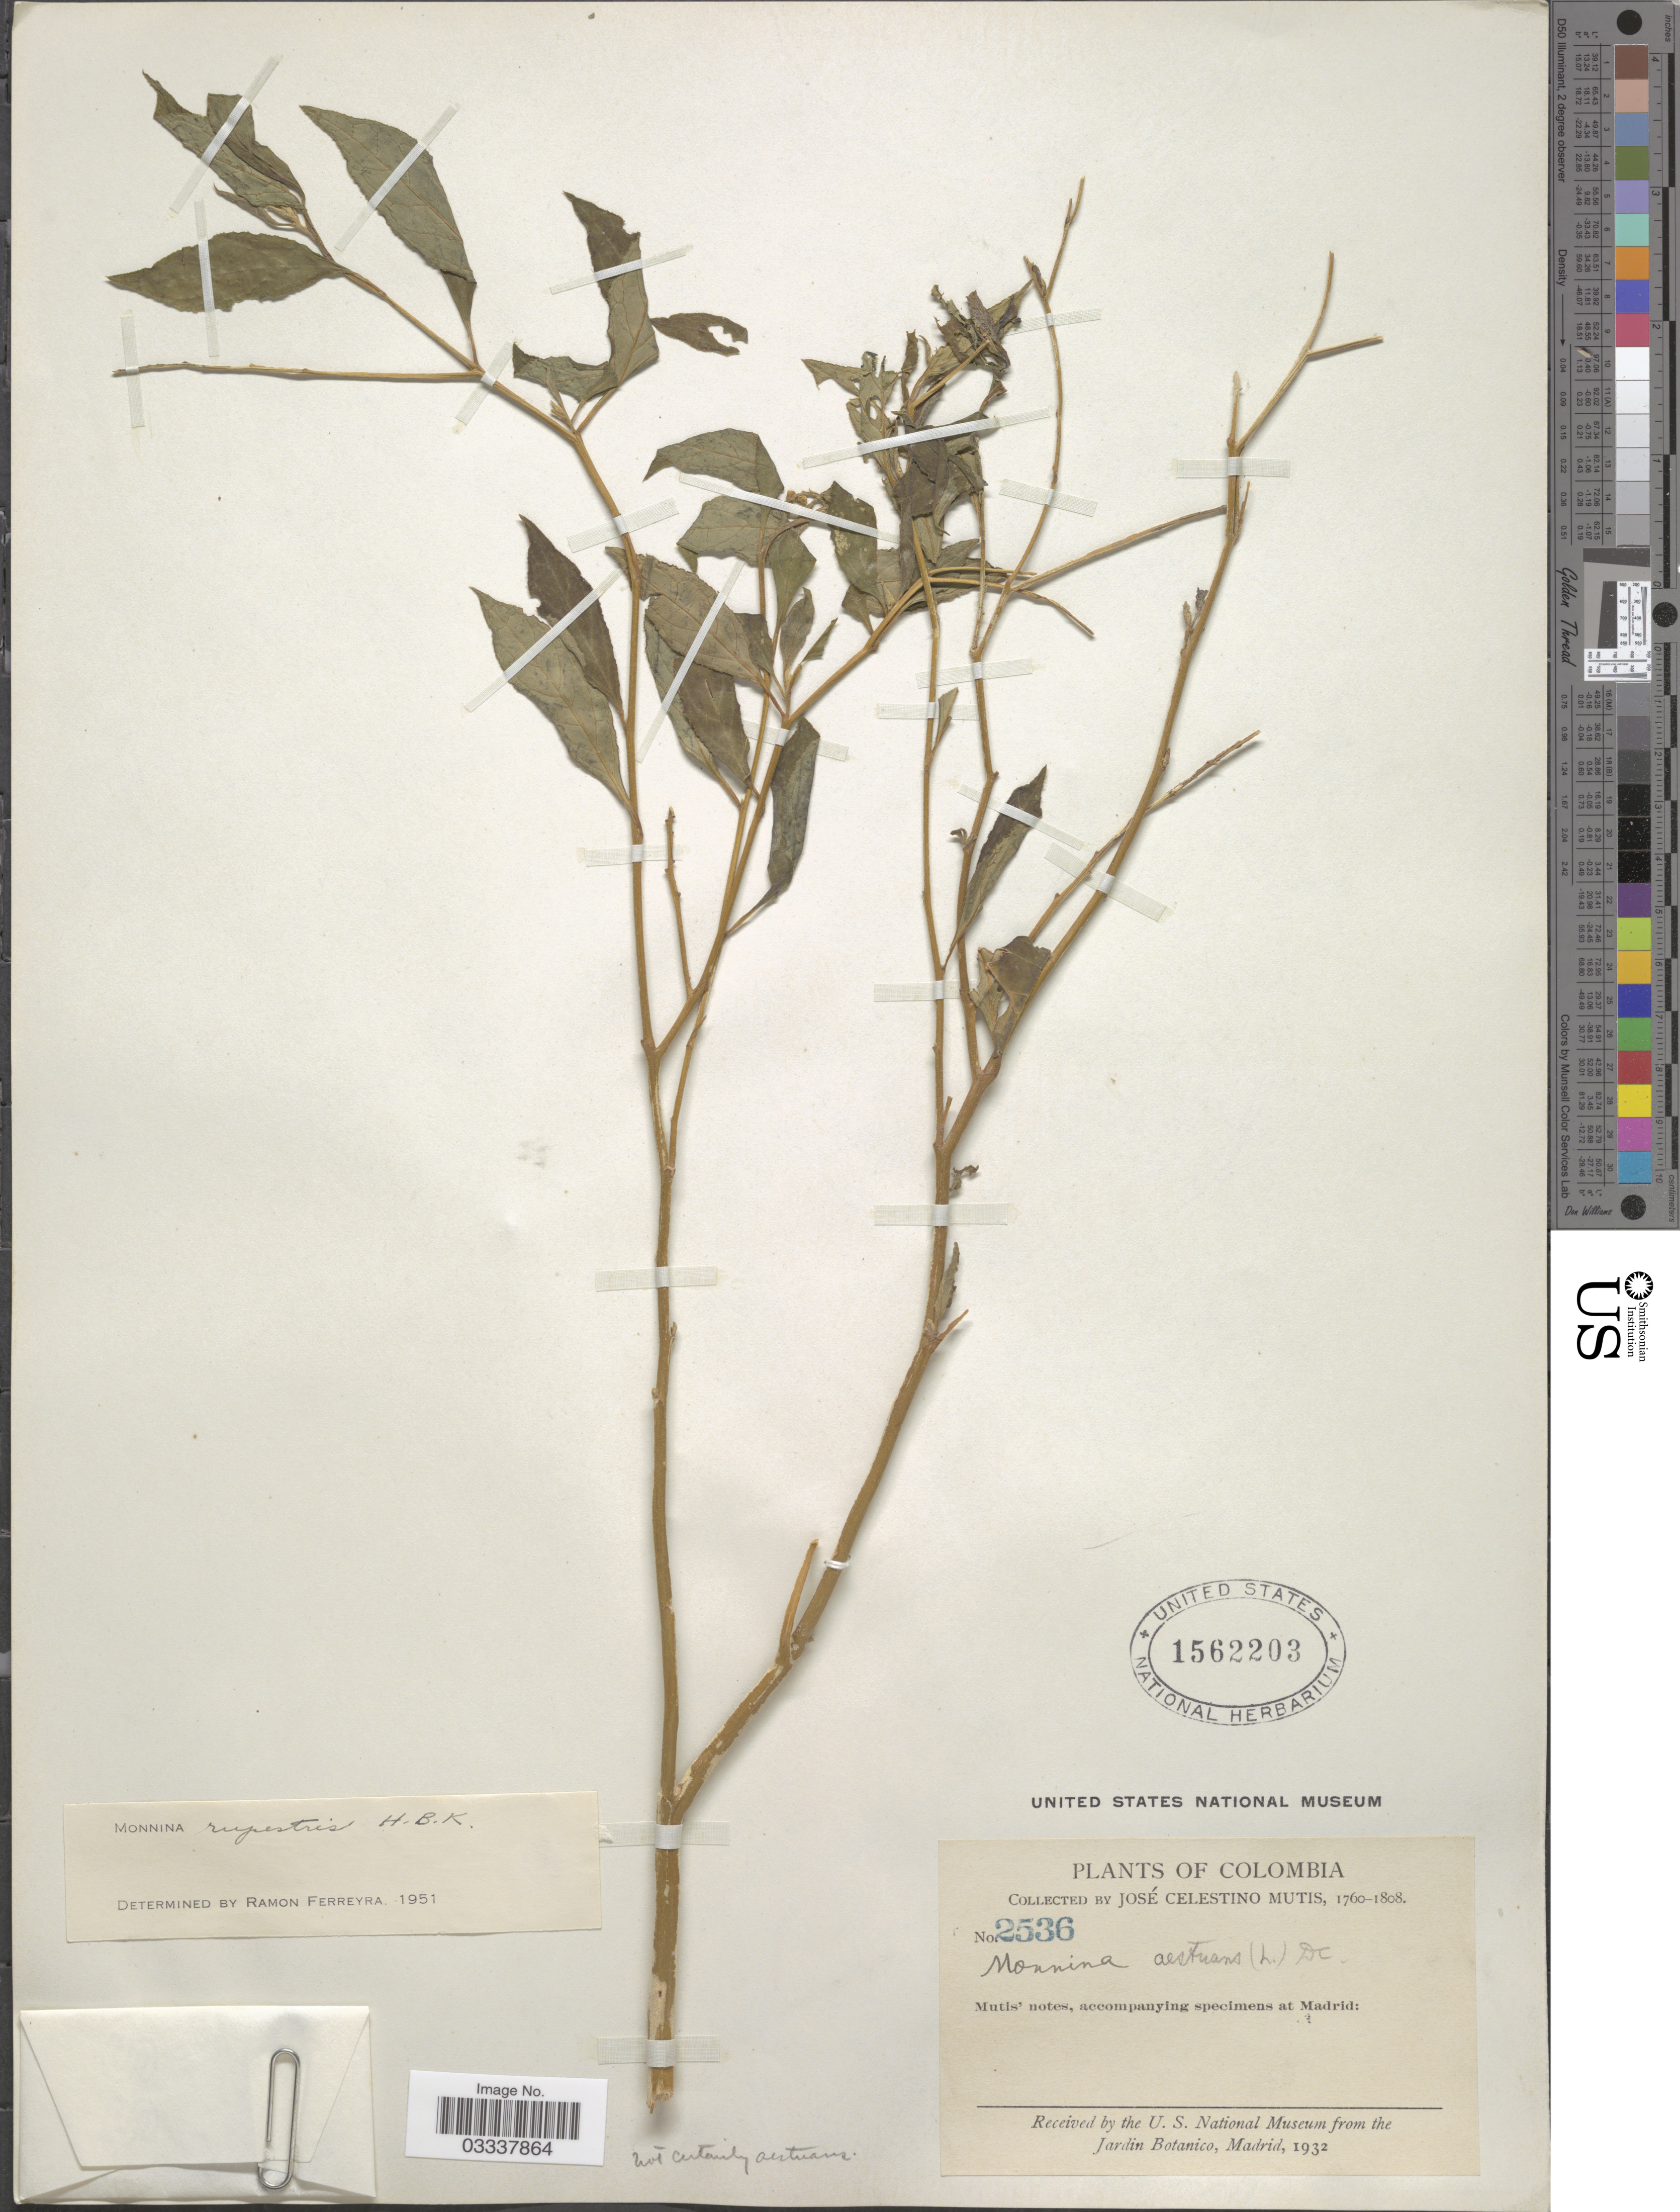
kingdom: Plantae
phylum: Tracheophyta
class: Magnoliopsida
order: Fabales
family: Polygalaceae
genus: Monnina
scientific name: Monnina rupestris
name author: Kunth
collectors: J. C. B. Mutis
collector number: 2536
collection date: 1760/1808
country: Colombia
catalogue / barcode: US 1562203